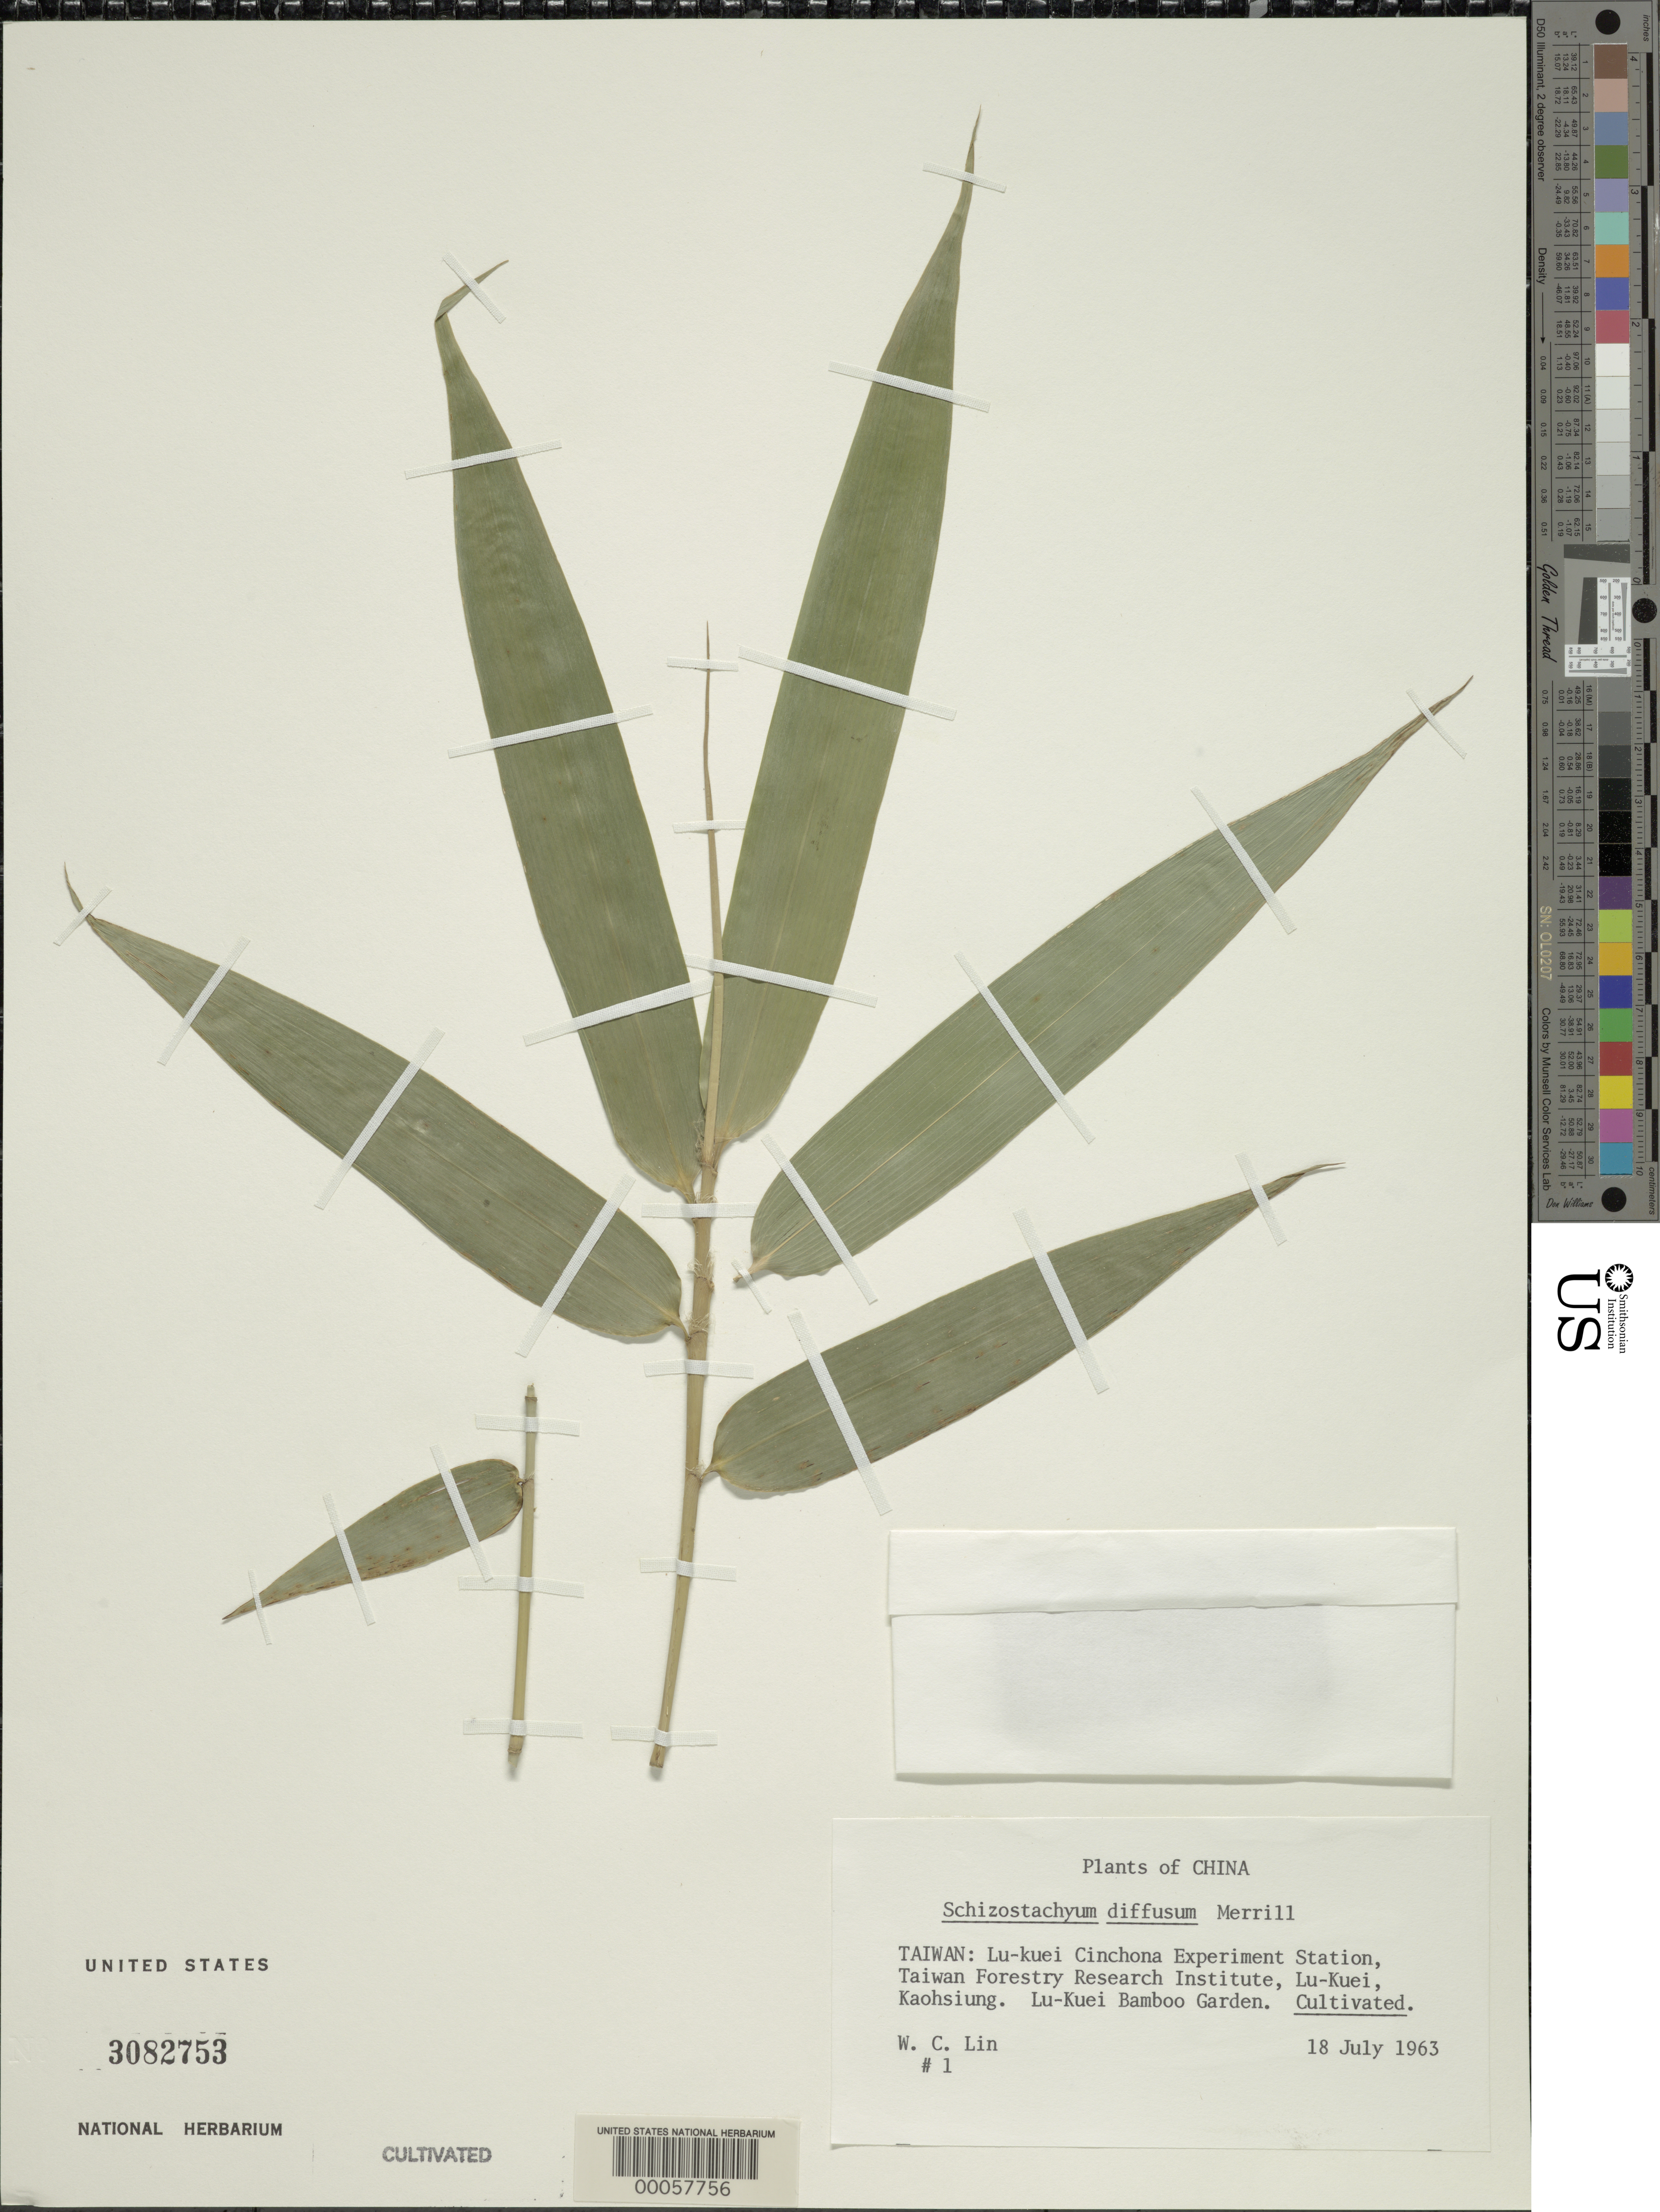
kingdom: Plantae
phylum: Tracheophyta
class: Liliopsida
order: Poales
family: Poaceae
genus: Schizostachyum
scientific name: Schizostachyum diffusum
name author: (Blanco) Merr.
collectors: W. Lin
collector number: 1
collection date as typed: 18 Jul 1963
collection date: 1963-07-18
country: Taiwan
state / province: Kaohsiung City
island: Taiwan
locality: "Plants of China". Taiwan: Lu-kuei cinchona experiment station, taiwan forestry research institute, lu-kuei, kaohsiung. Cultivated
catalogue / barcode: US 3082753